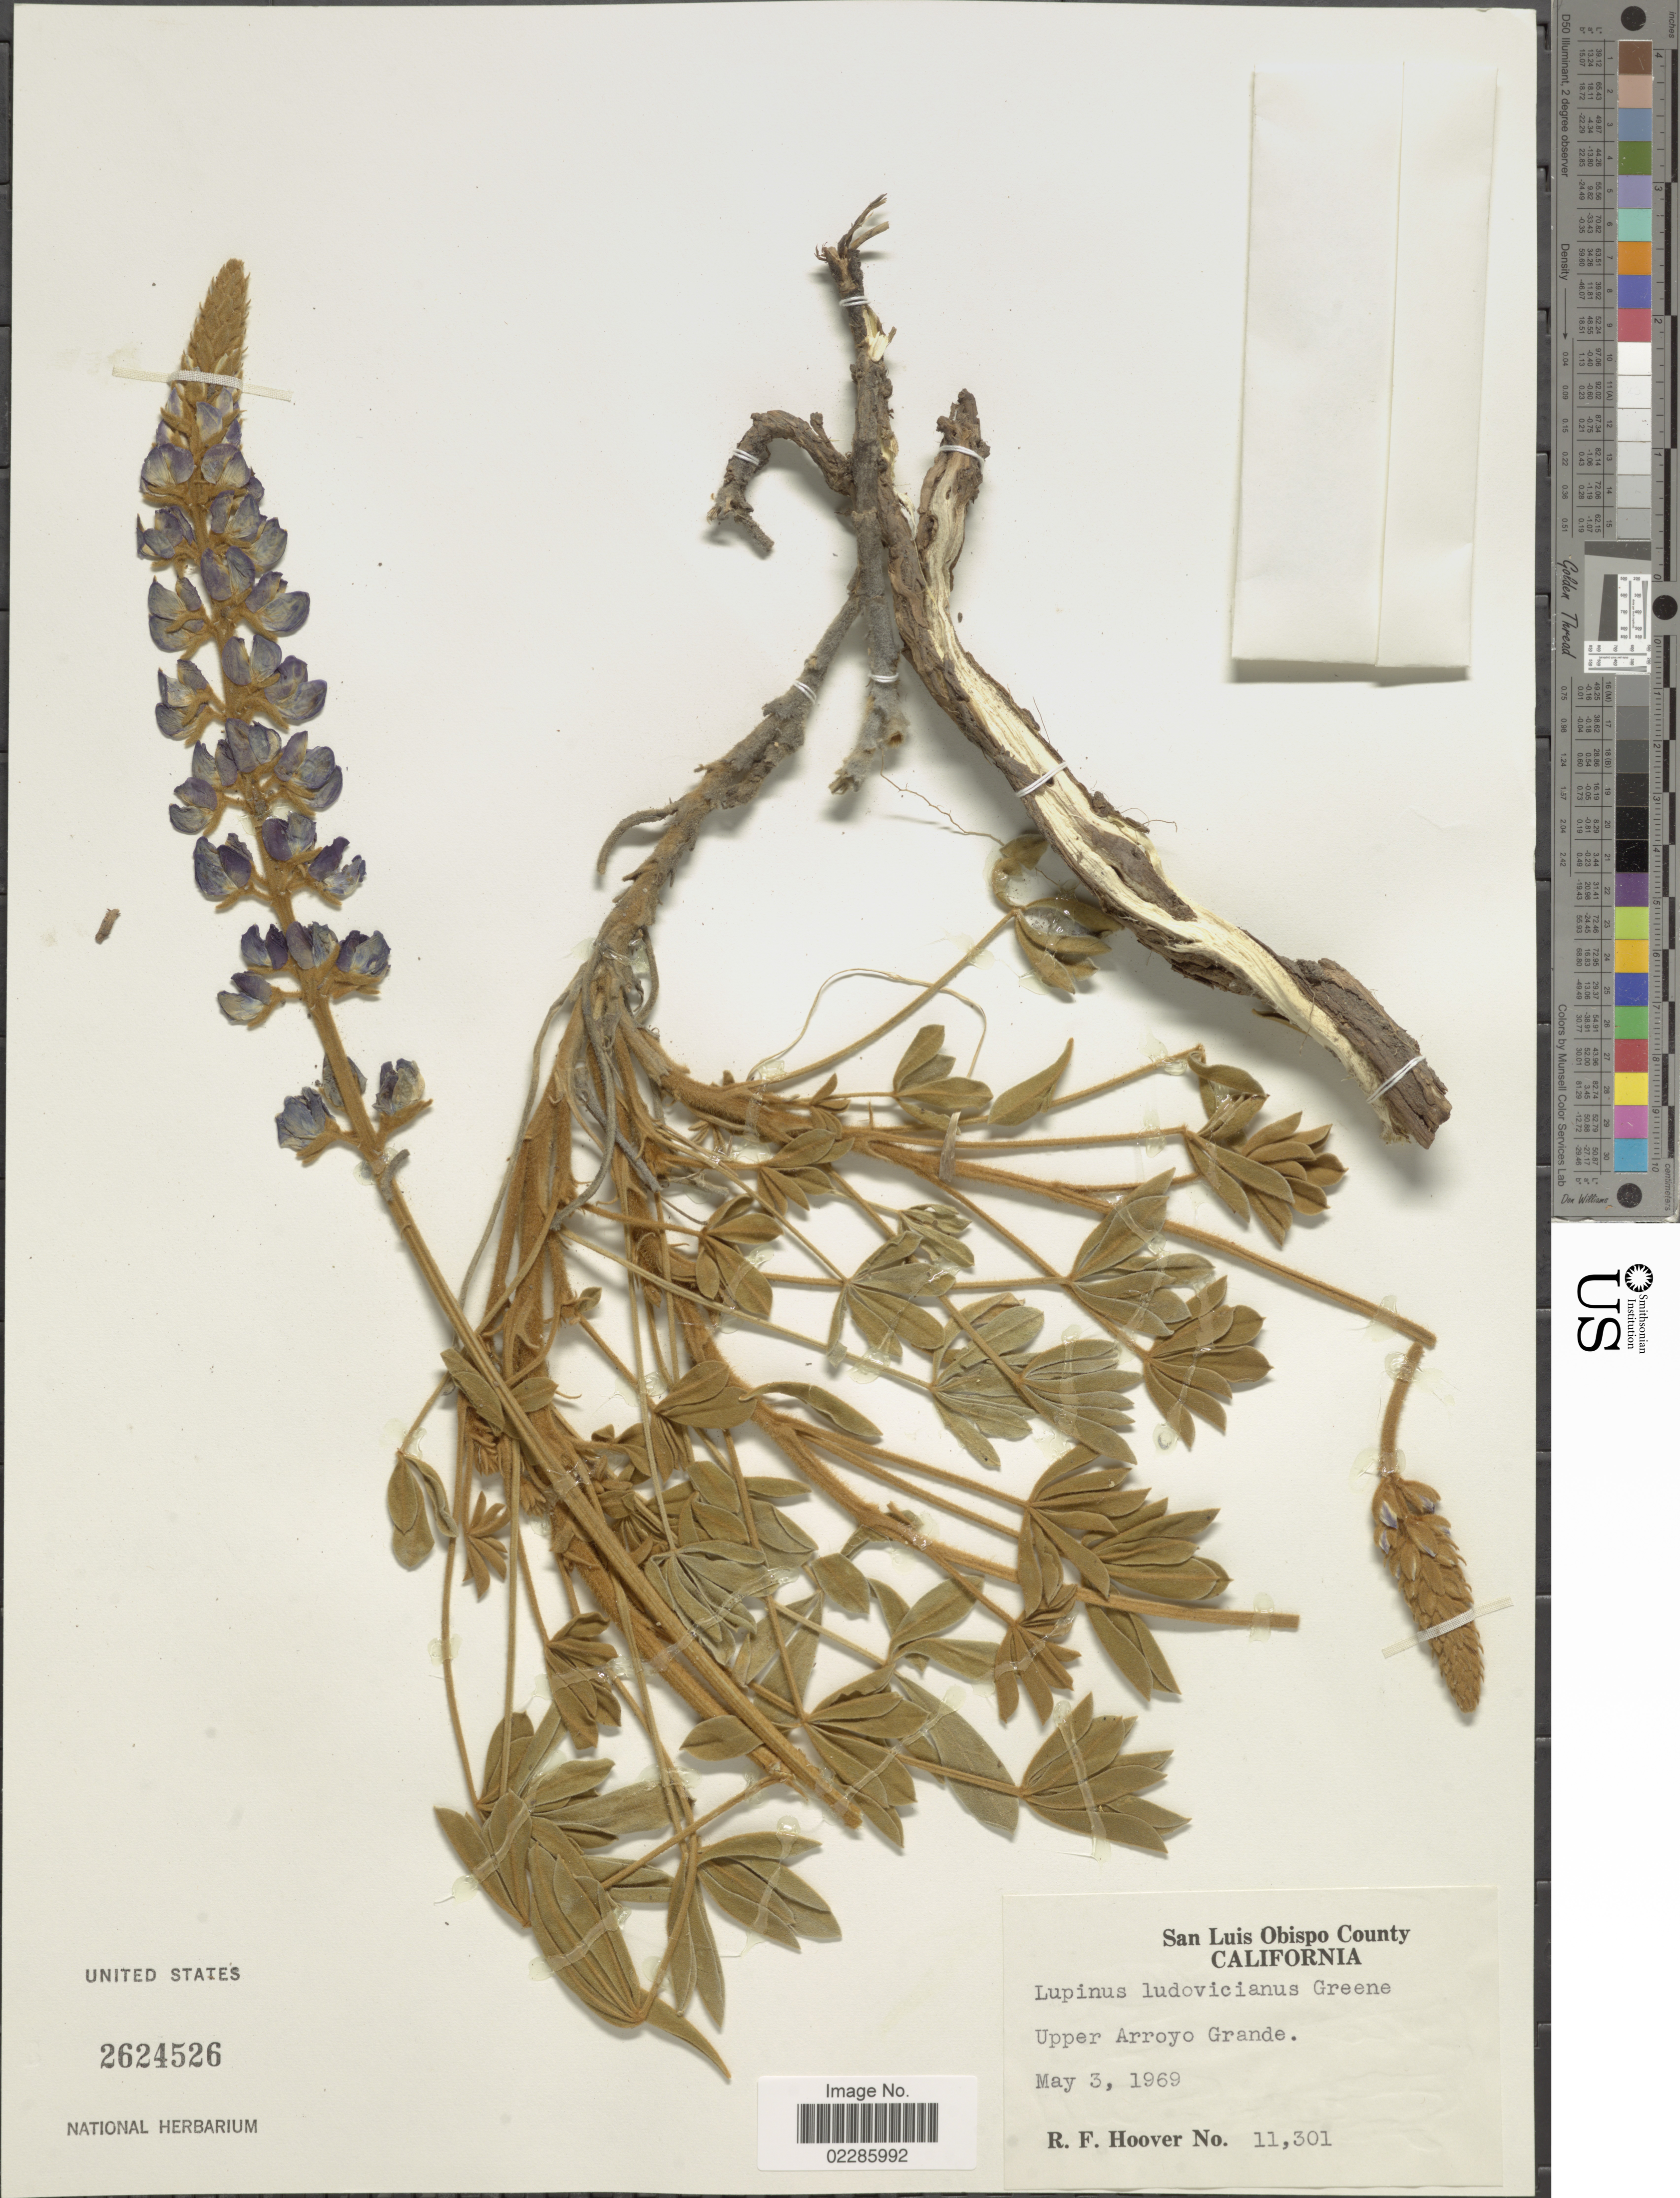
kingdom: Plantae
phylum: Tracheophyta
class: Magnoliopsida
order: Fabales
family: Fabaceae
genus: Lupinus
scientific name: Lupinus ludovicianus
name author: Greene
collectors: R. F. Hoover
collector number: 11301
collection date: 1969-05-03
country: United States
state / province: California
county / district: San Luis Obispo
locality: San Luis Obispo, Upper Arroyo Grande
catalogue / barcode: US 2624526